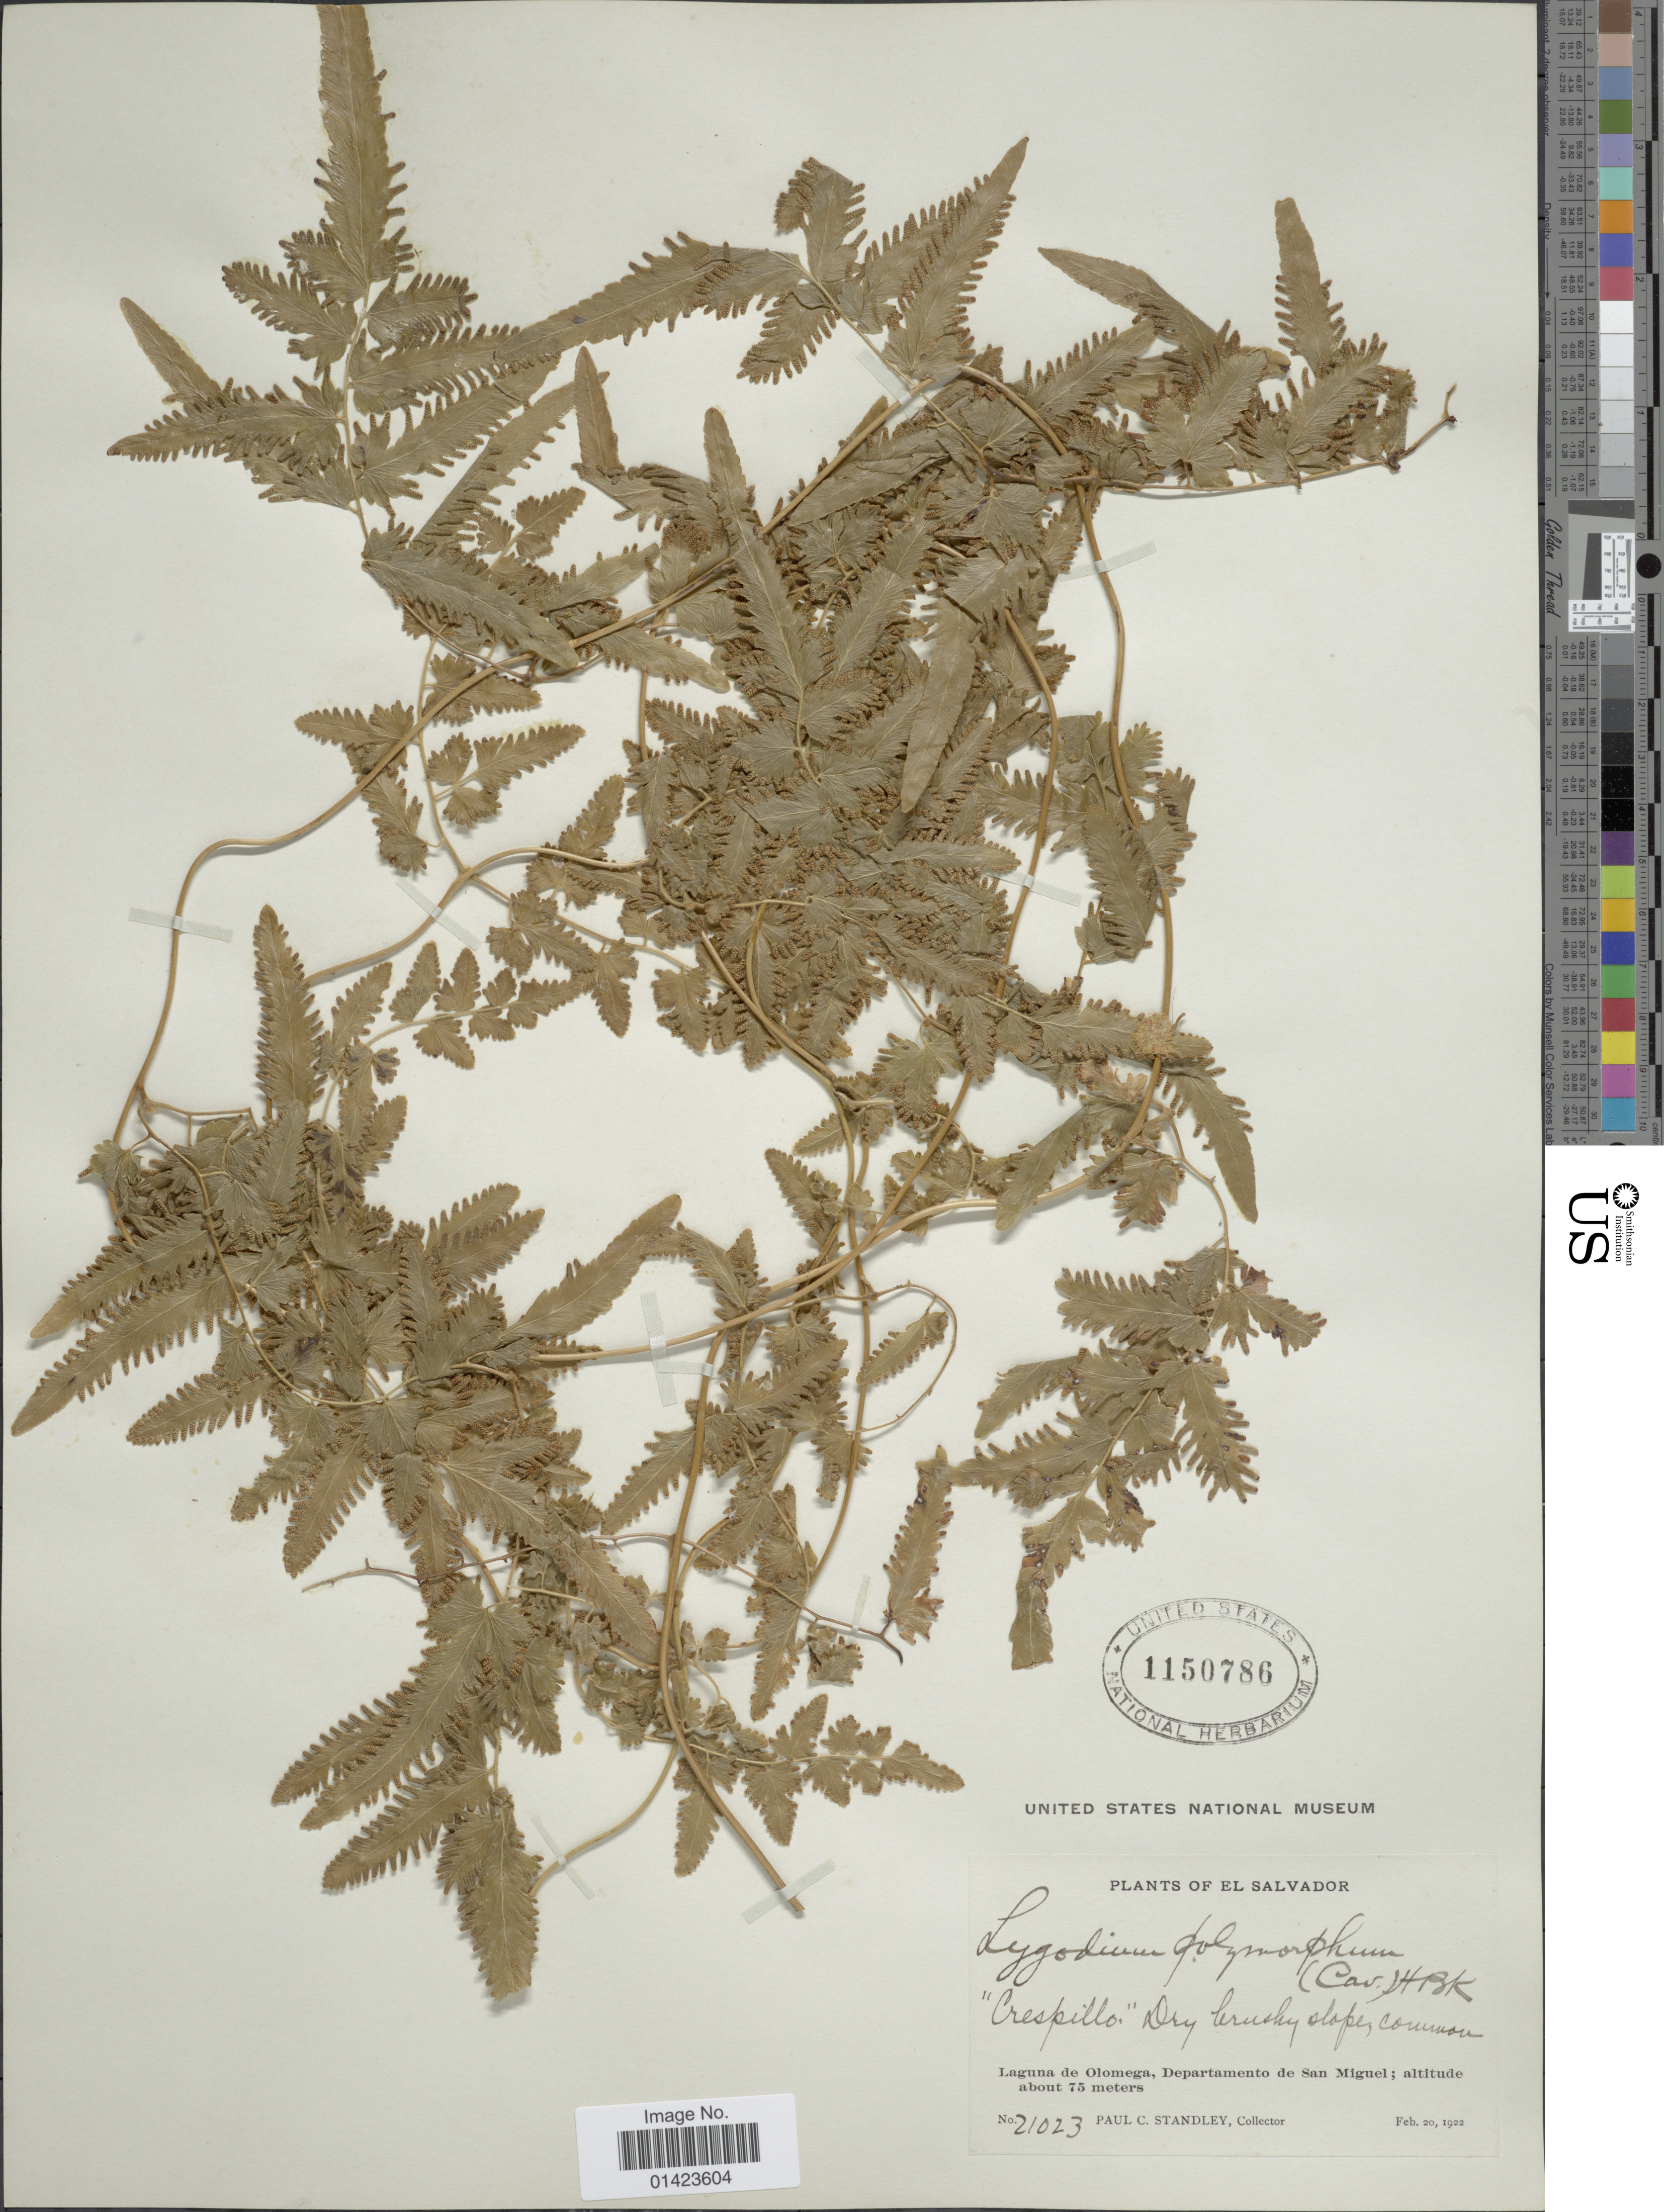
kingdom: Plantae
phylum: Tracheophyta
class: Polypodiopsida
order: Schizaeales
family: Lygodiaceae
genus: Lygodium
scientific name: Lygodium venustum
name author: Sw.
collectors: P. C. Standley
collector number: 21023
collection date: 1922-02-20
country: El Salvador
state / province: San Miguel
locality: Laguna de Olomega, Departamento de San Miguel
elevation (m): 75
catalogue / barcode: US 1150786